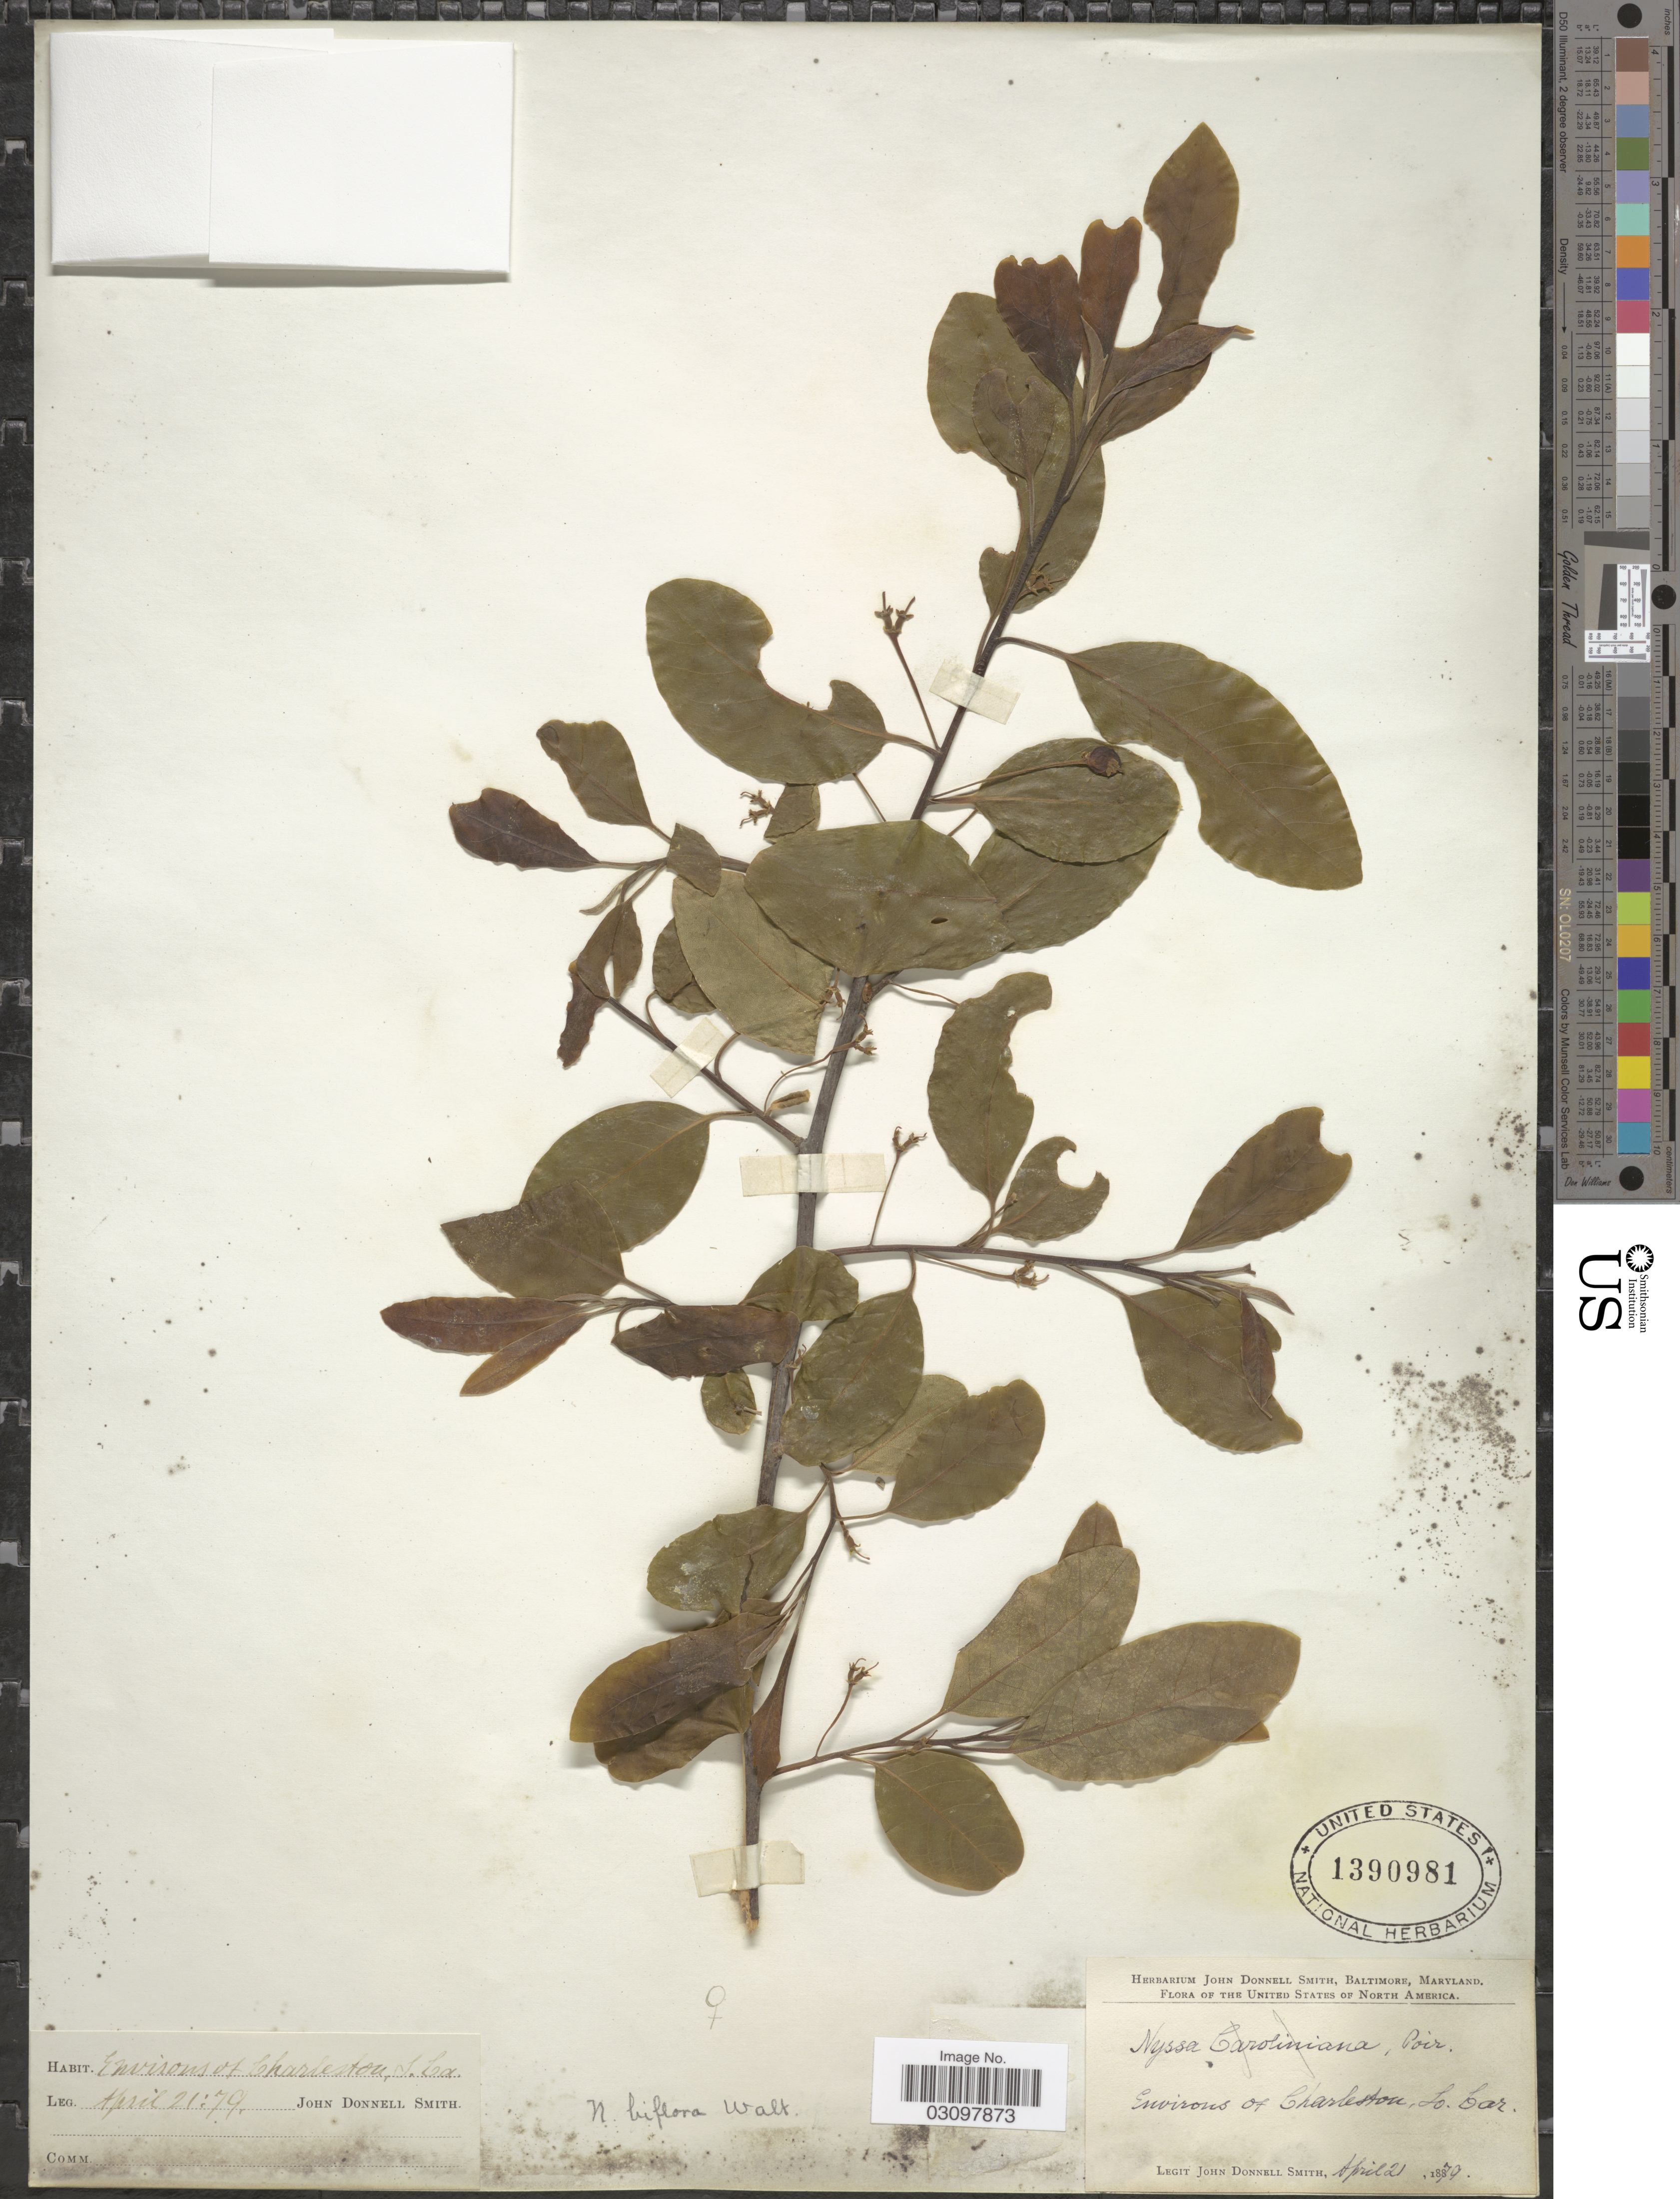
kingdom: Plantae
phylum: Tracheophyta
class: Magnoliopsida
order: Cornales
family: Nyssaceae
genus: Nyssa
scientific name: Nyssa biflora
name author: Walter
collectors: J. Donnell Smith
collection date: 1879-04-21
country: United States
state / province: South Carolina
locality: Environs of Charleston, So. Car.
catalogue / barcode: US 1390981